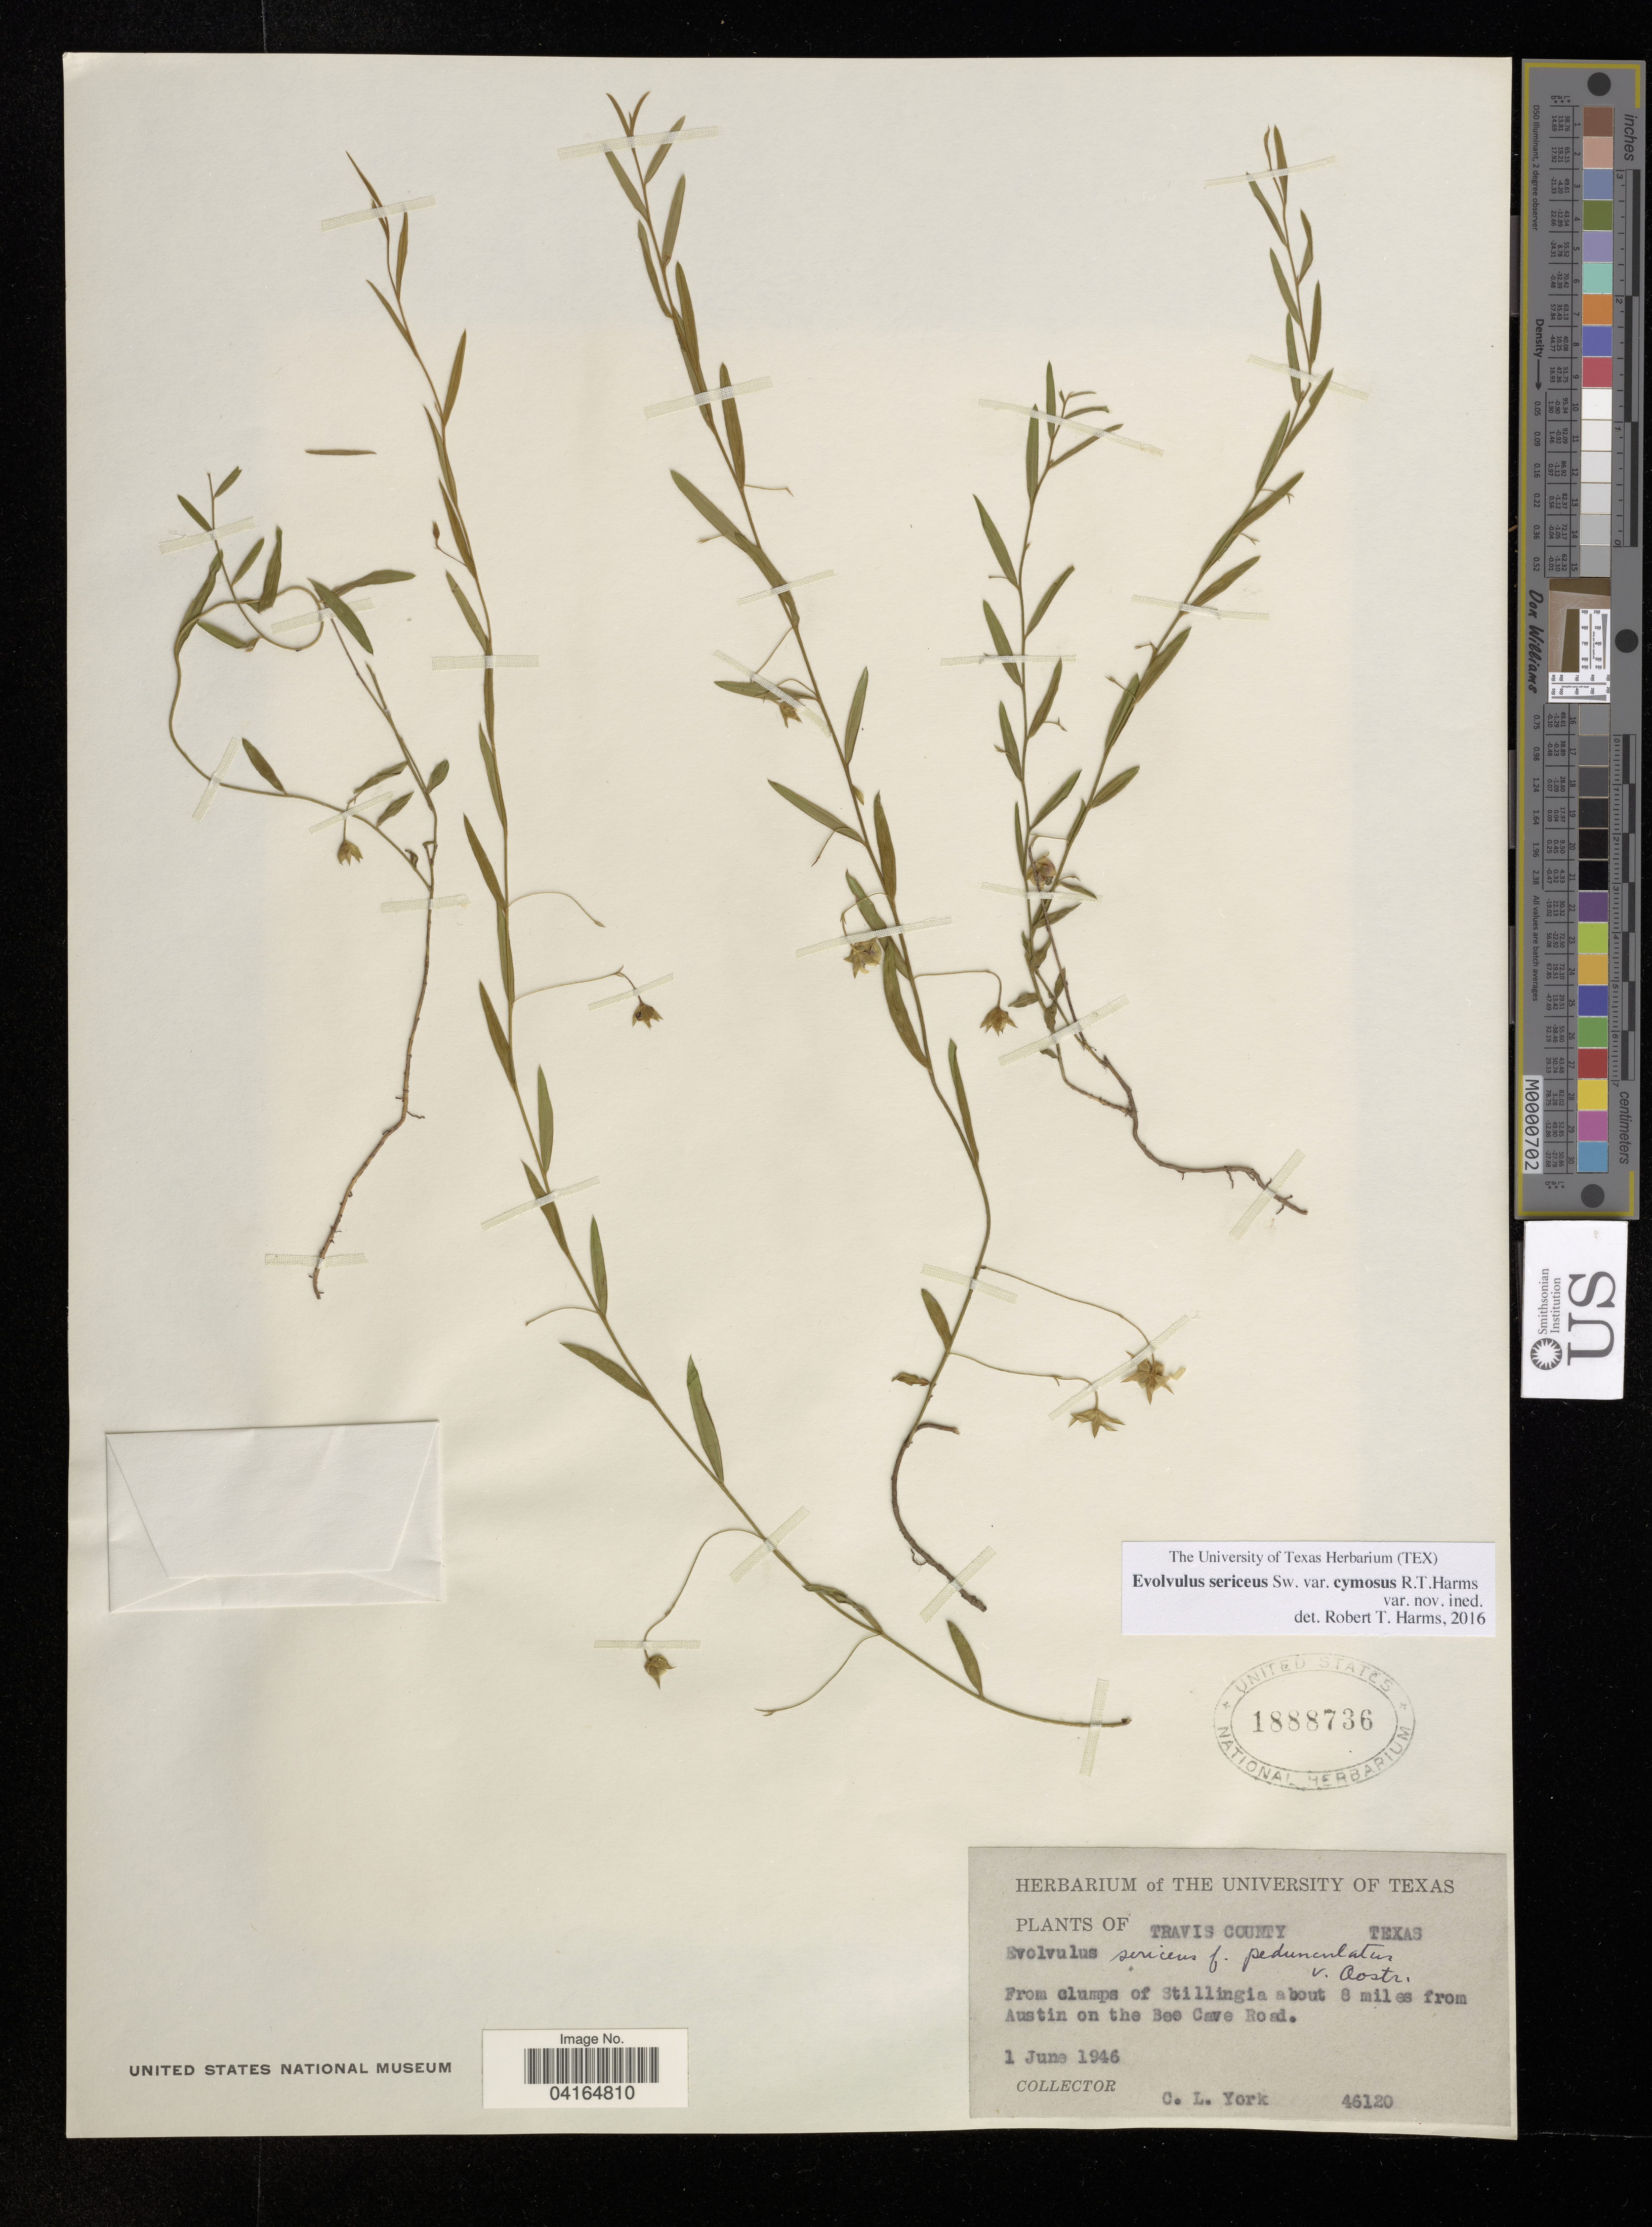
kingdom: Plantae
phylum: Tracheophyta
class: Magnoliopsida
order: Solanales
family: Convolvulaceae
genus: Evolvulus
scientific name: Evolvulus sericeus var. cymosus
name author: R.T. Harms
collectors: C. L. York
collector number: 46120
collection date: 1946-06-01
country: United States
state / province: Texas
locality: Travis County. From clumps of Stillingia about 8 miles from Austin on the Bee Cave Road.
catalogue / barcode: US 1888736